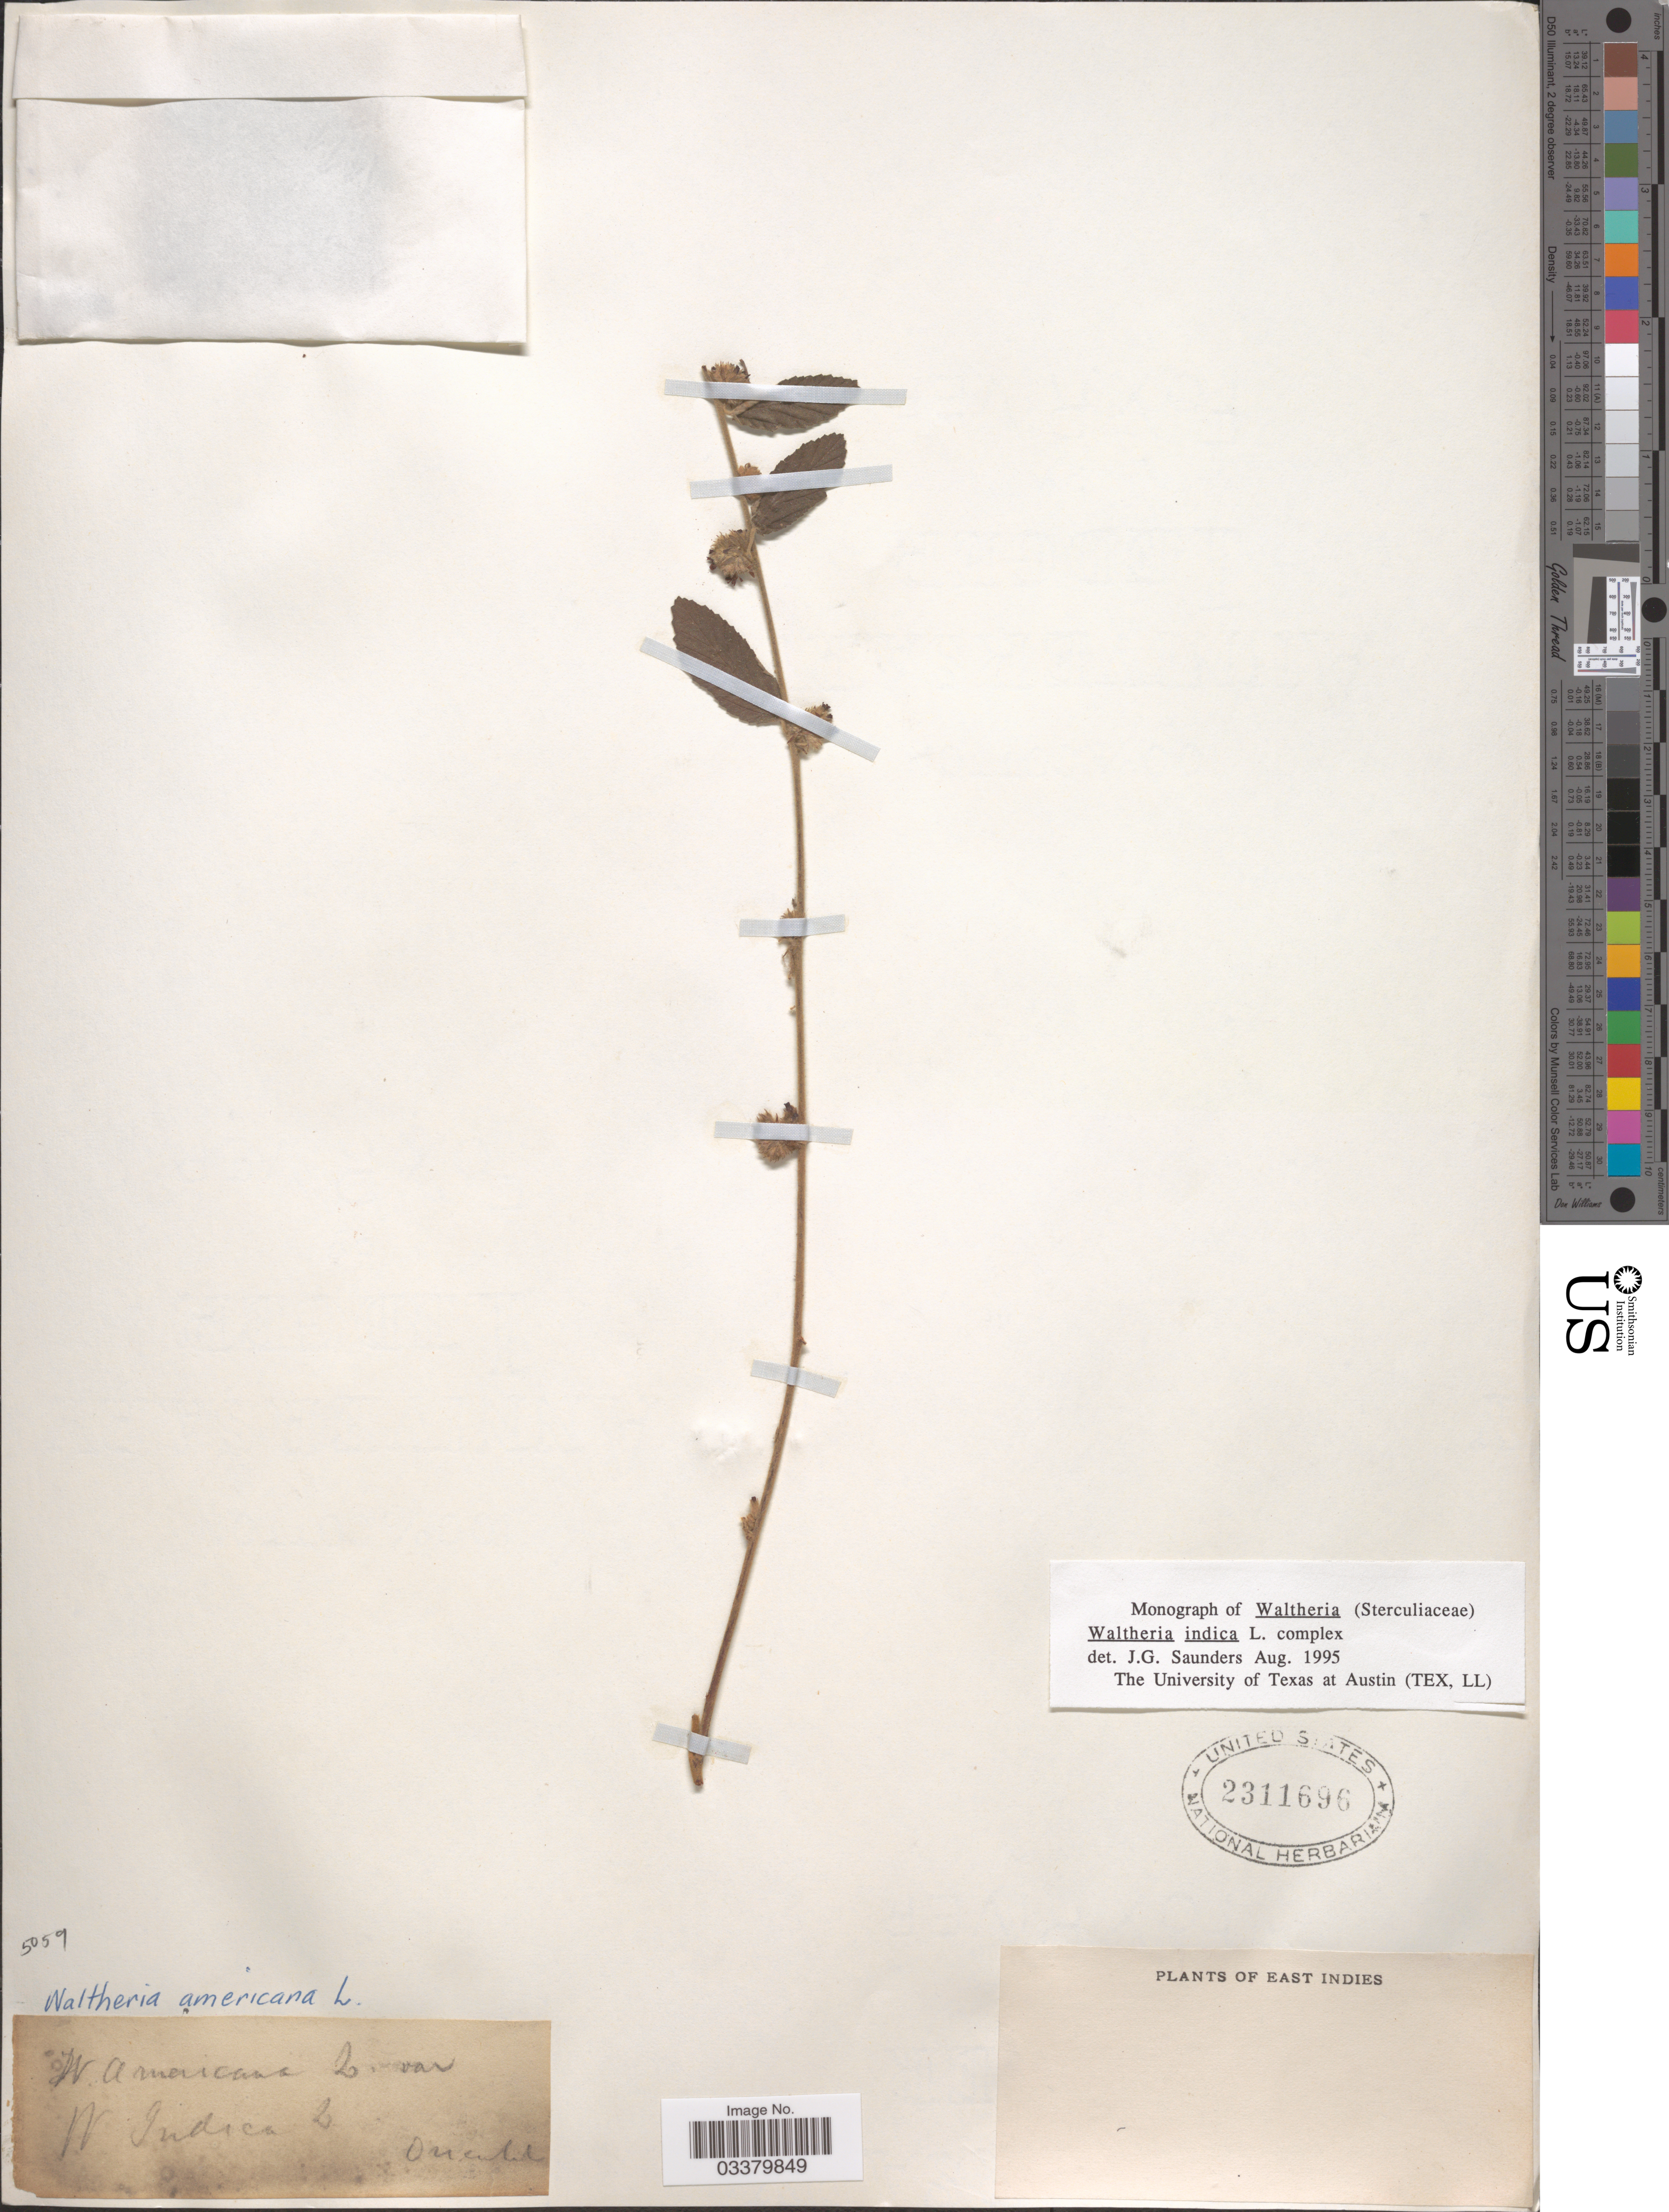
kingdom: Plantae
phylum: Tracheophyta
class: Magnoliopsida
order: Malvales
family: Malvaceae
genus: Waltheria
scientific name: Waltheria indica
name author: L.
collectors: ONeill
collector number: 5059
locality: East Indies.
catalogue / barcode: US 2311696